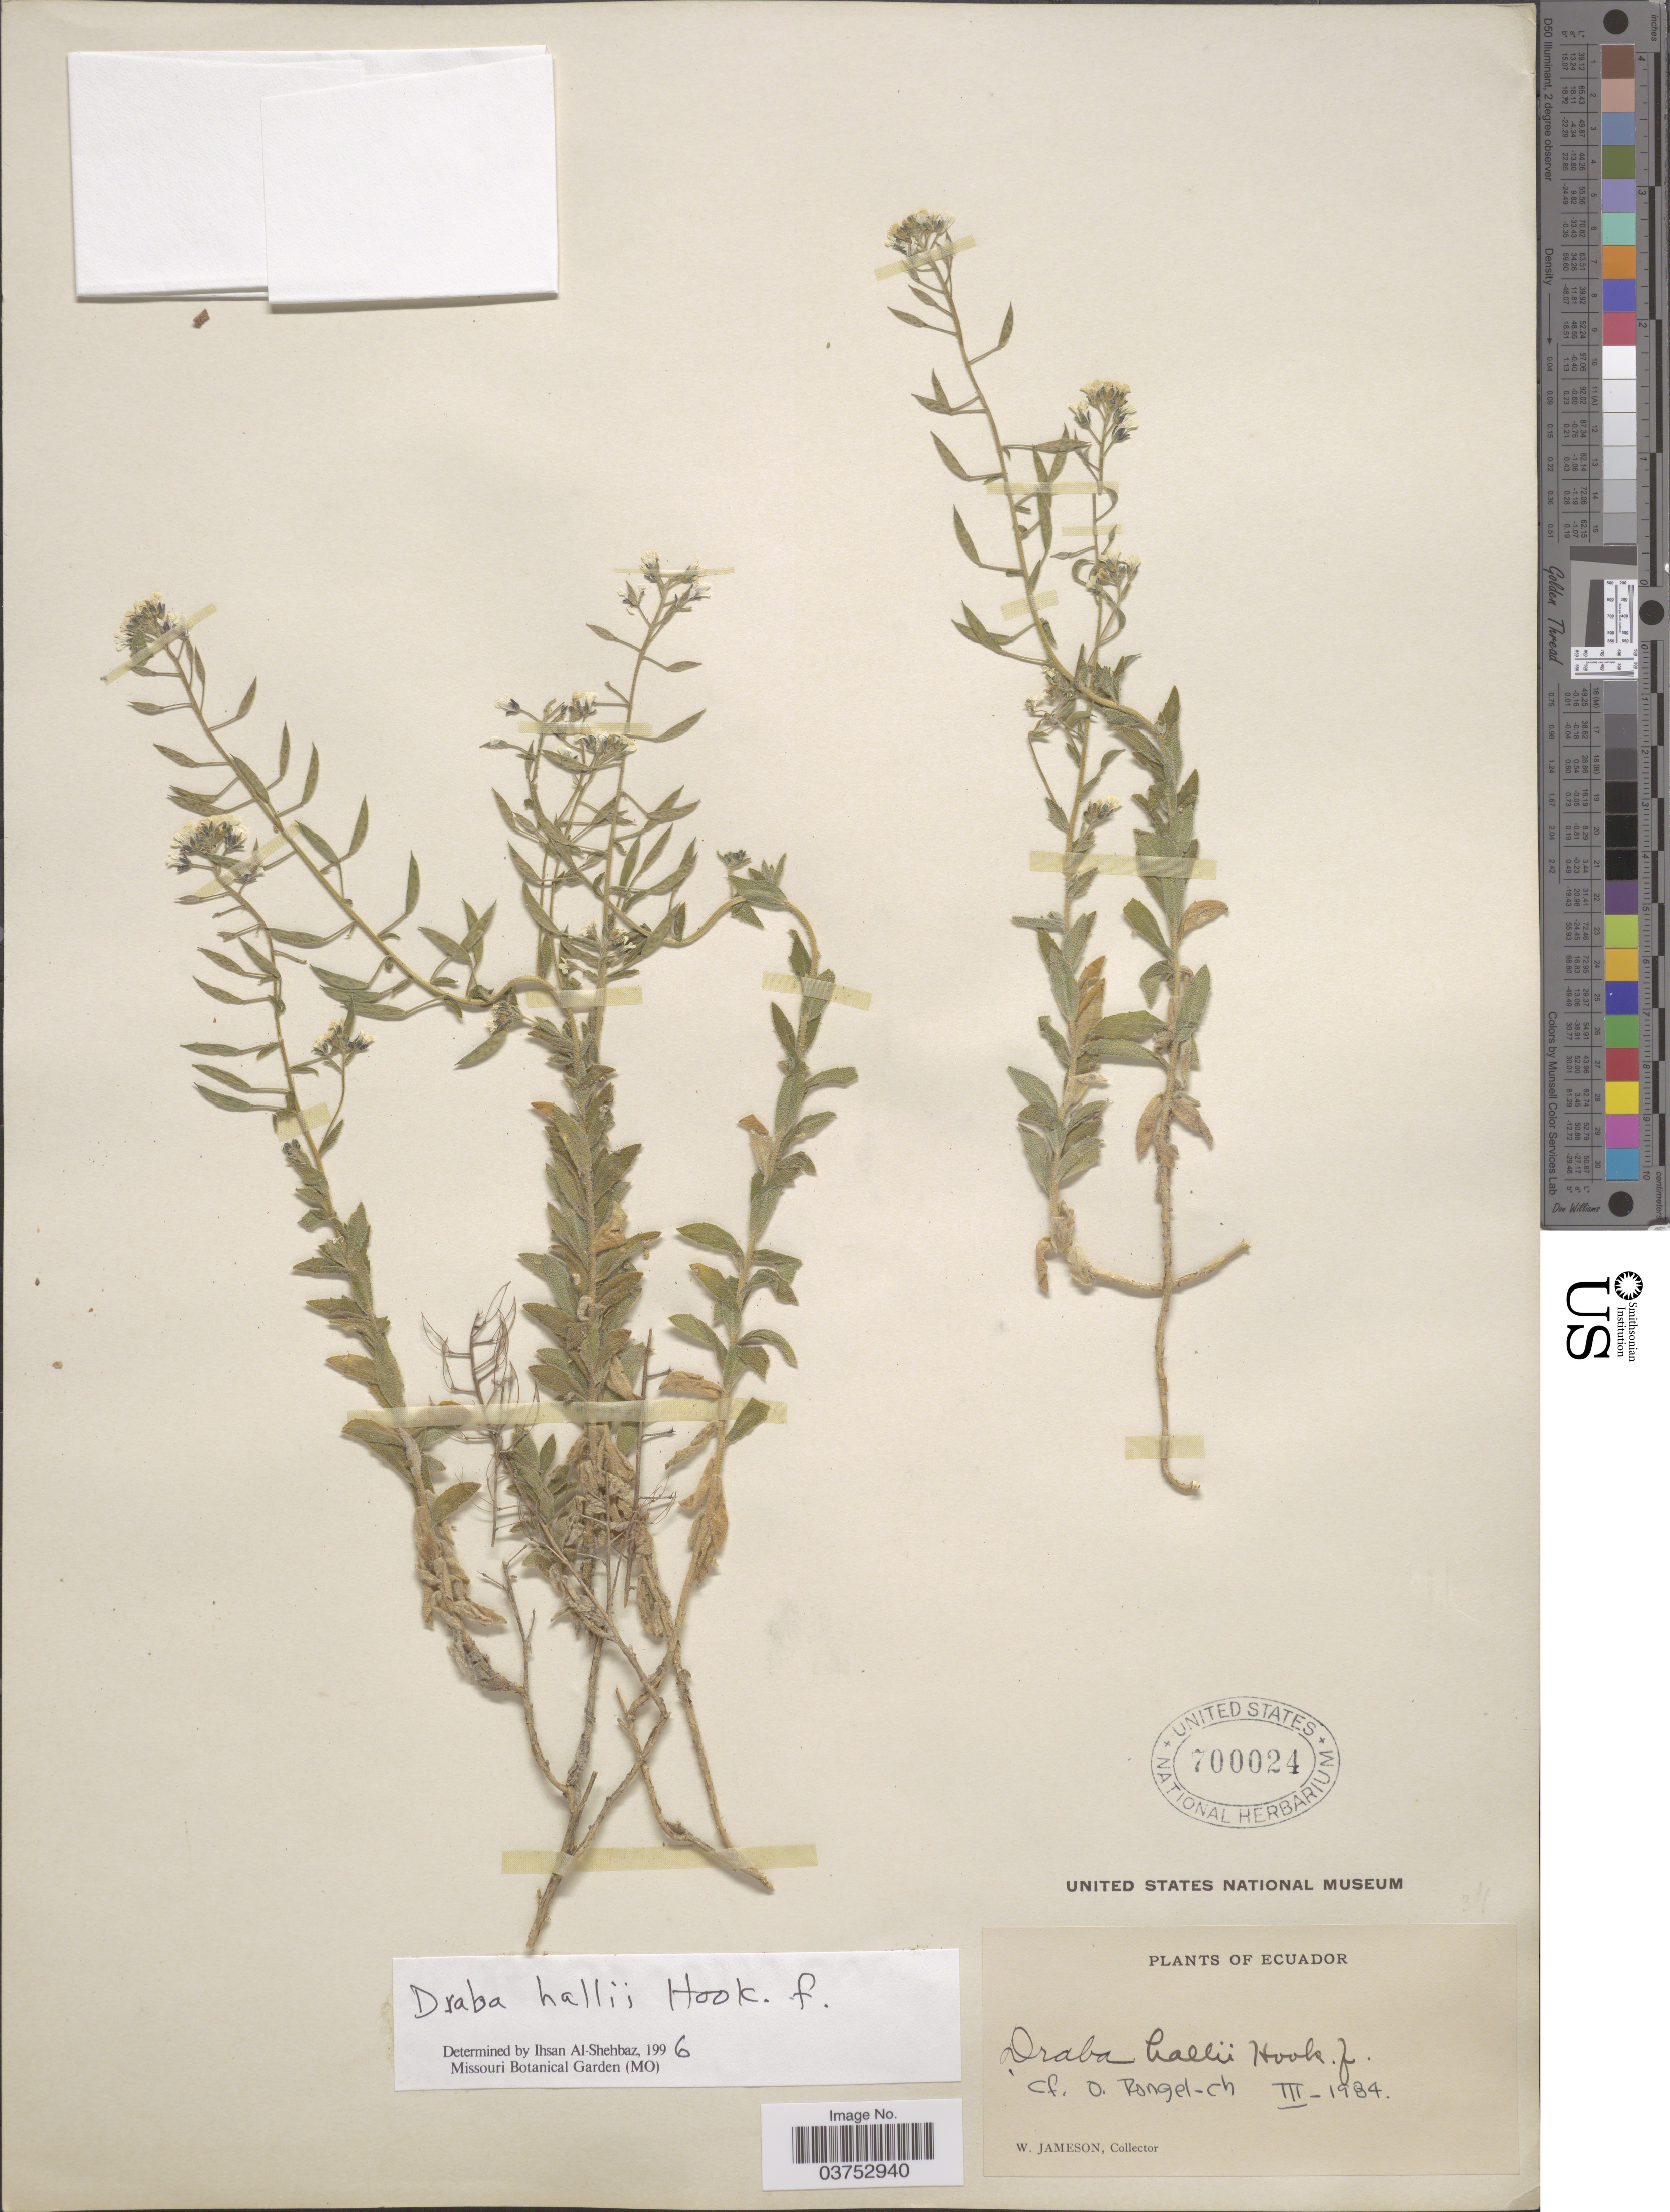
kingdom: Plantae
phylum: Tracheophyta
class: Magnoliopsida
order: Brassicales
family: Brassicaceae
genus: Draba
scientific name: Draba hallii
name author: (A. Gray) Hook. f.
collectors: W. Jameson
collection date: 1984-03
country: Ecuador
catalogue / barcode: US 700024